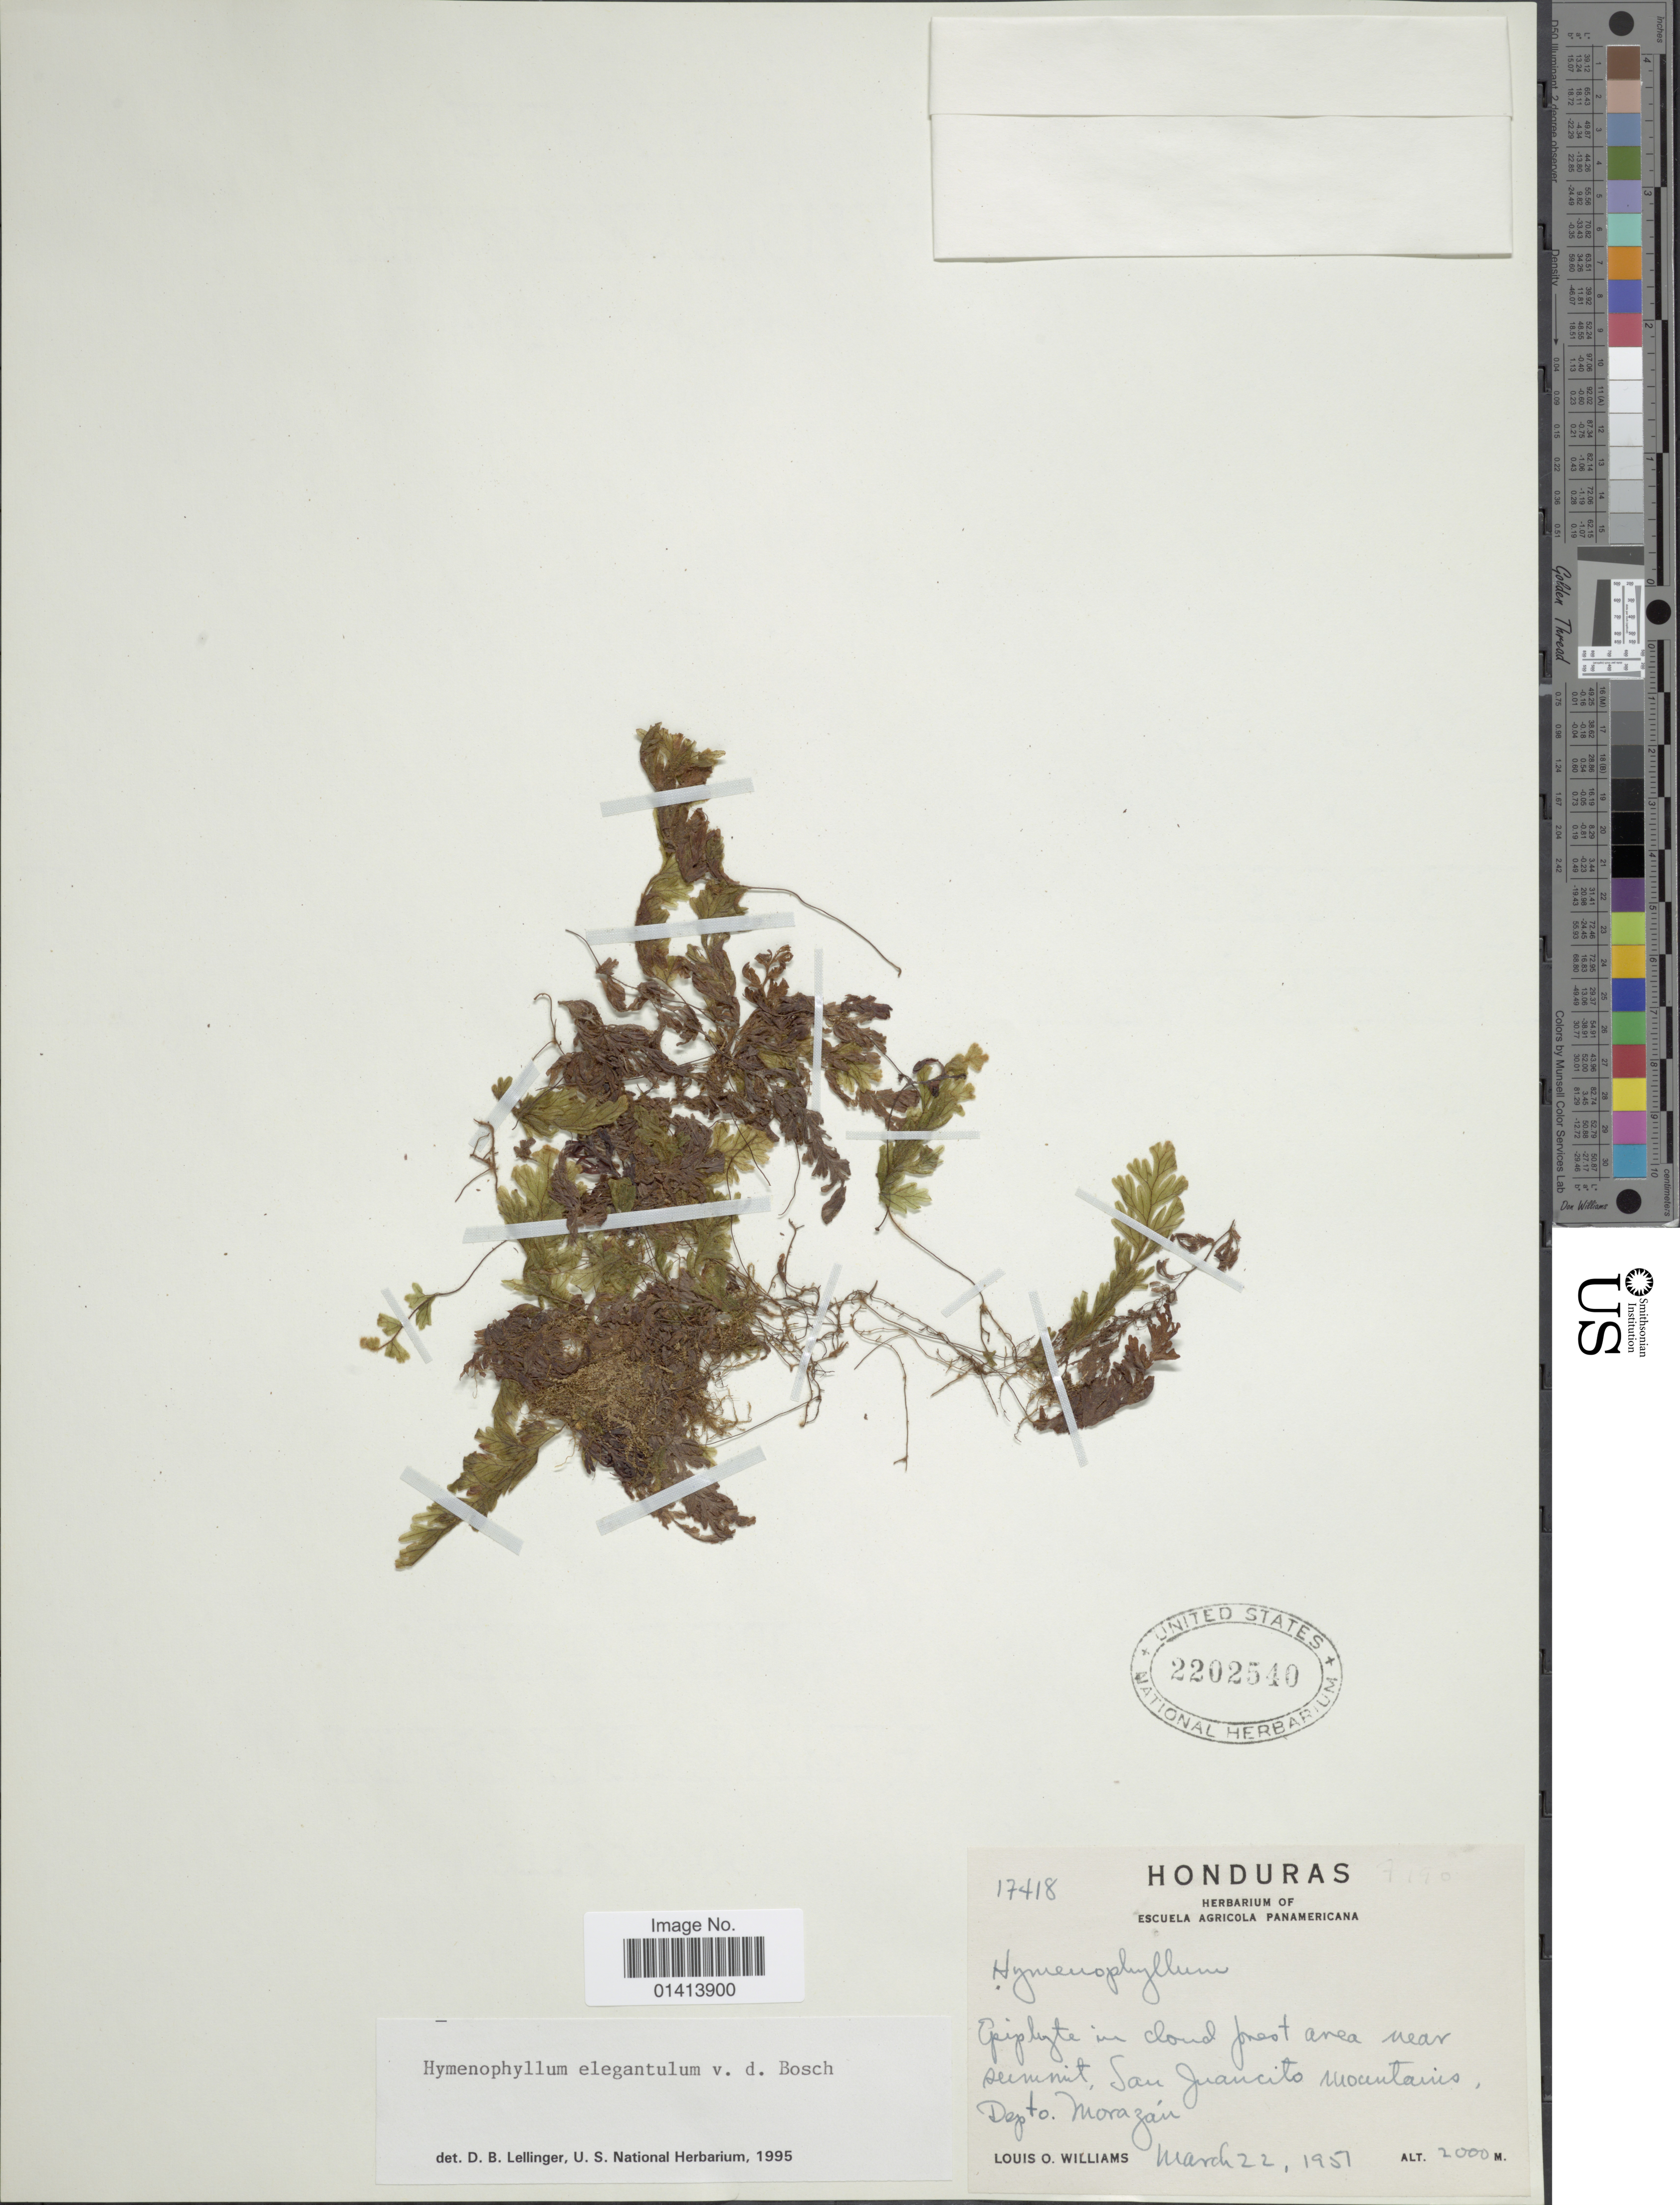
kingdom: Plantae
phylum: Tracheophyta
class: Polypodiopsida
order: Hymenophyllales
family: Hymenophyllaceae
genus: Hymenophyllum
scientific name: Hymenophyllum elegantulum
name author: Bosch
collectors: L. O. Williams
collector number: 17418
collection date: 1951-03-22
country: Honduras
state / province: Fco. Morazán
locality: In cloud forest area near summit, San Juancito mountain, Depto Morazan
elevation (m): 2000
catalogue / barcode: US 2202540